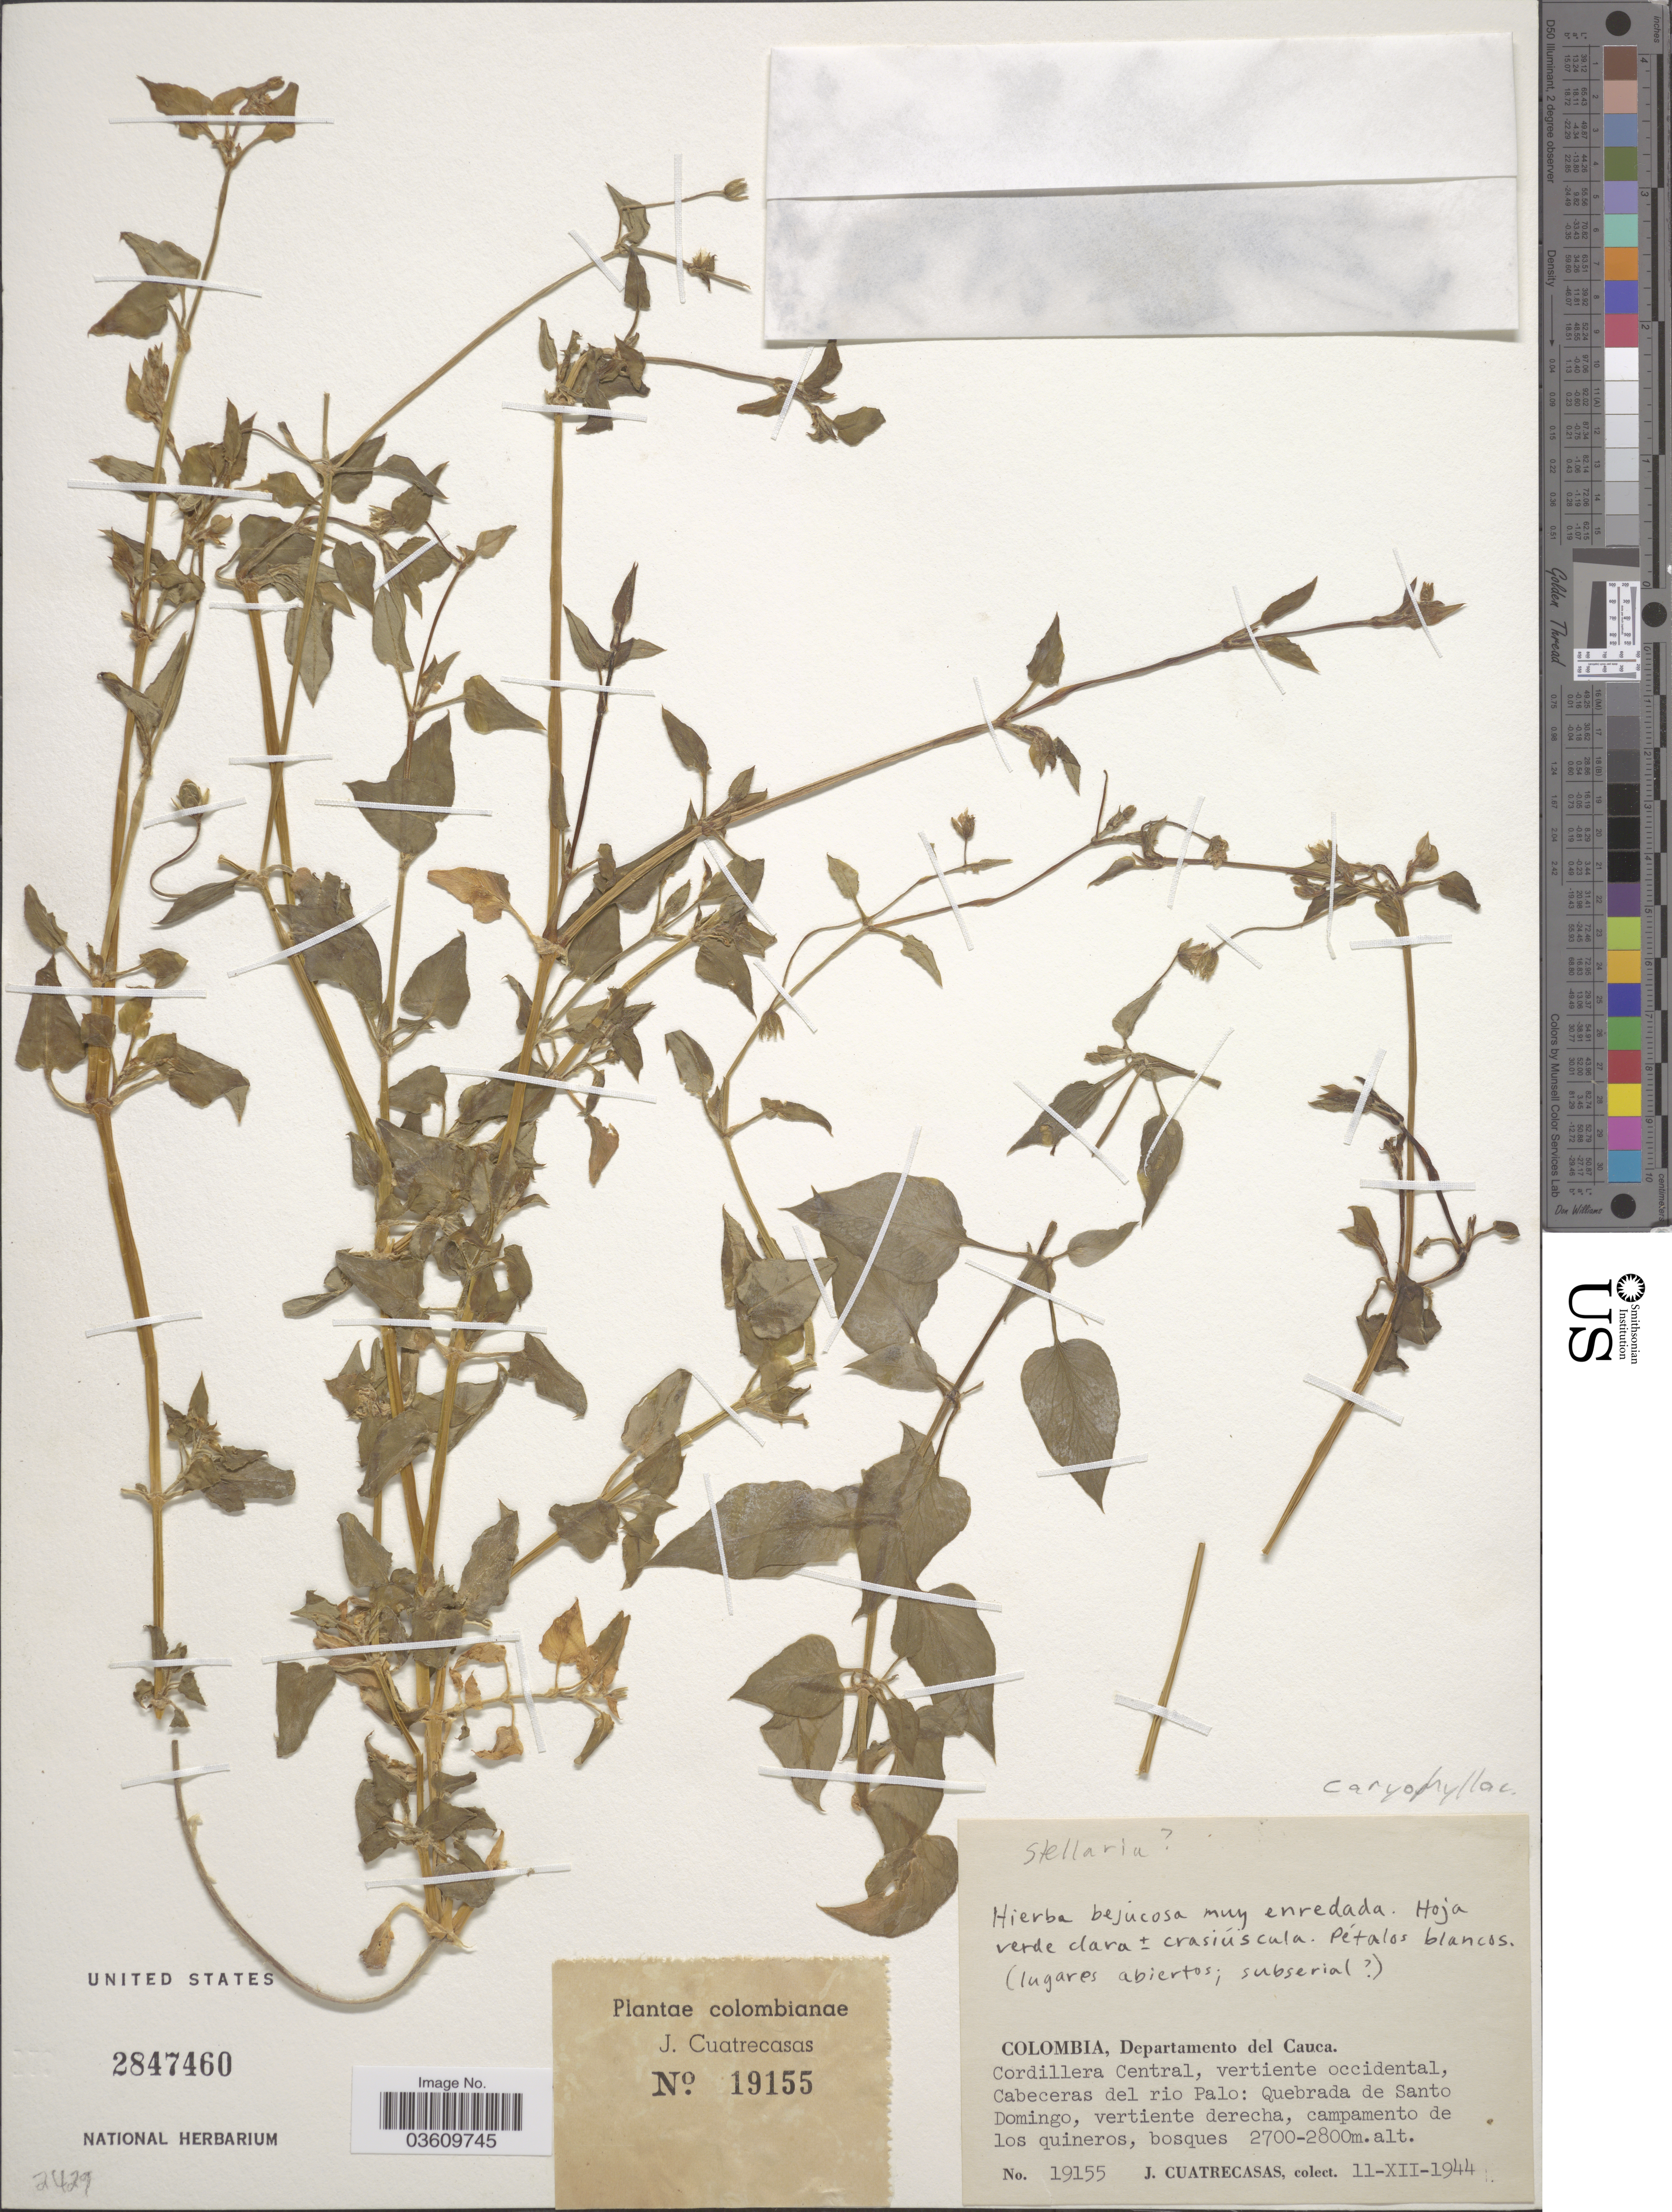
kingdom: Plantae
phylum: Tracheophyta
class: Magnoliopsida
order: Caryophyllales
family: Caryophyllaceae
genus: Stellaria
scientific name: Stellaria sp.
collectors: J. Cuatrecasas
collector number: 19155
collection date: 1944-12-11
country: Colombia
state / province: Cauca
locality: Departamento del Cauca. Cordillera Central, vertiente occidental, Cabeceras del rio Palo: Quebrada de Santo Domingo, vertiente derecha, campamento de los quineros, bosques.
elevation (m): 2700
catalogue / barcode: US 2847460